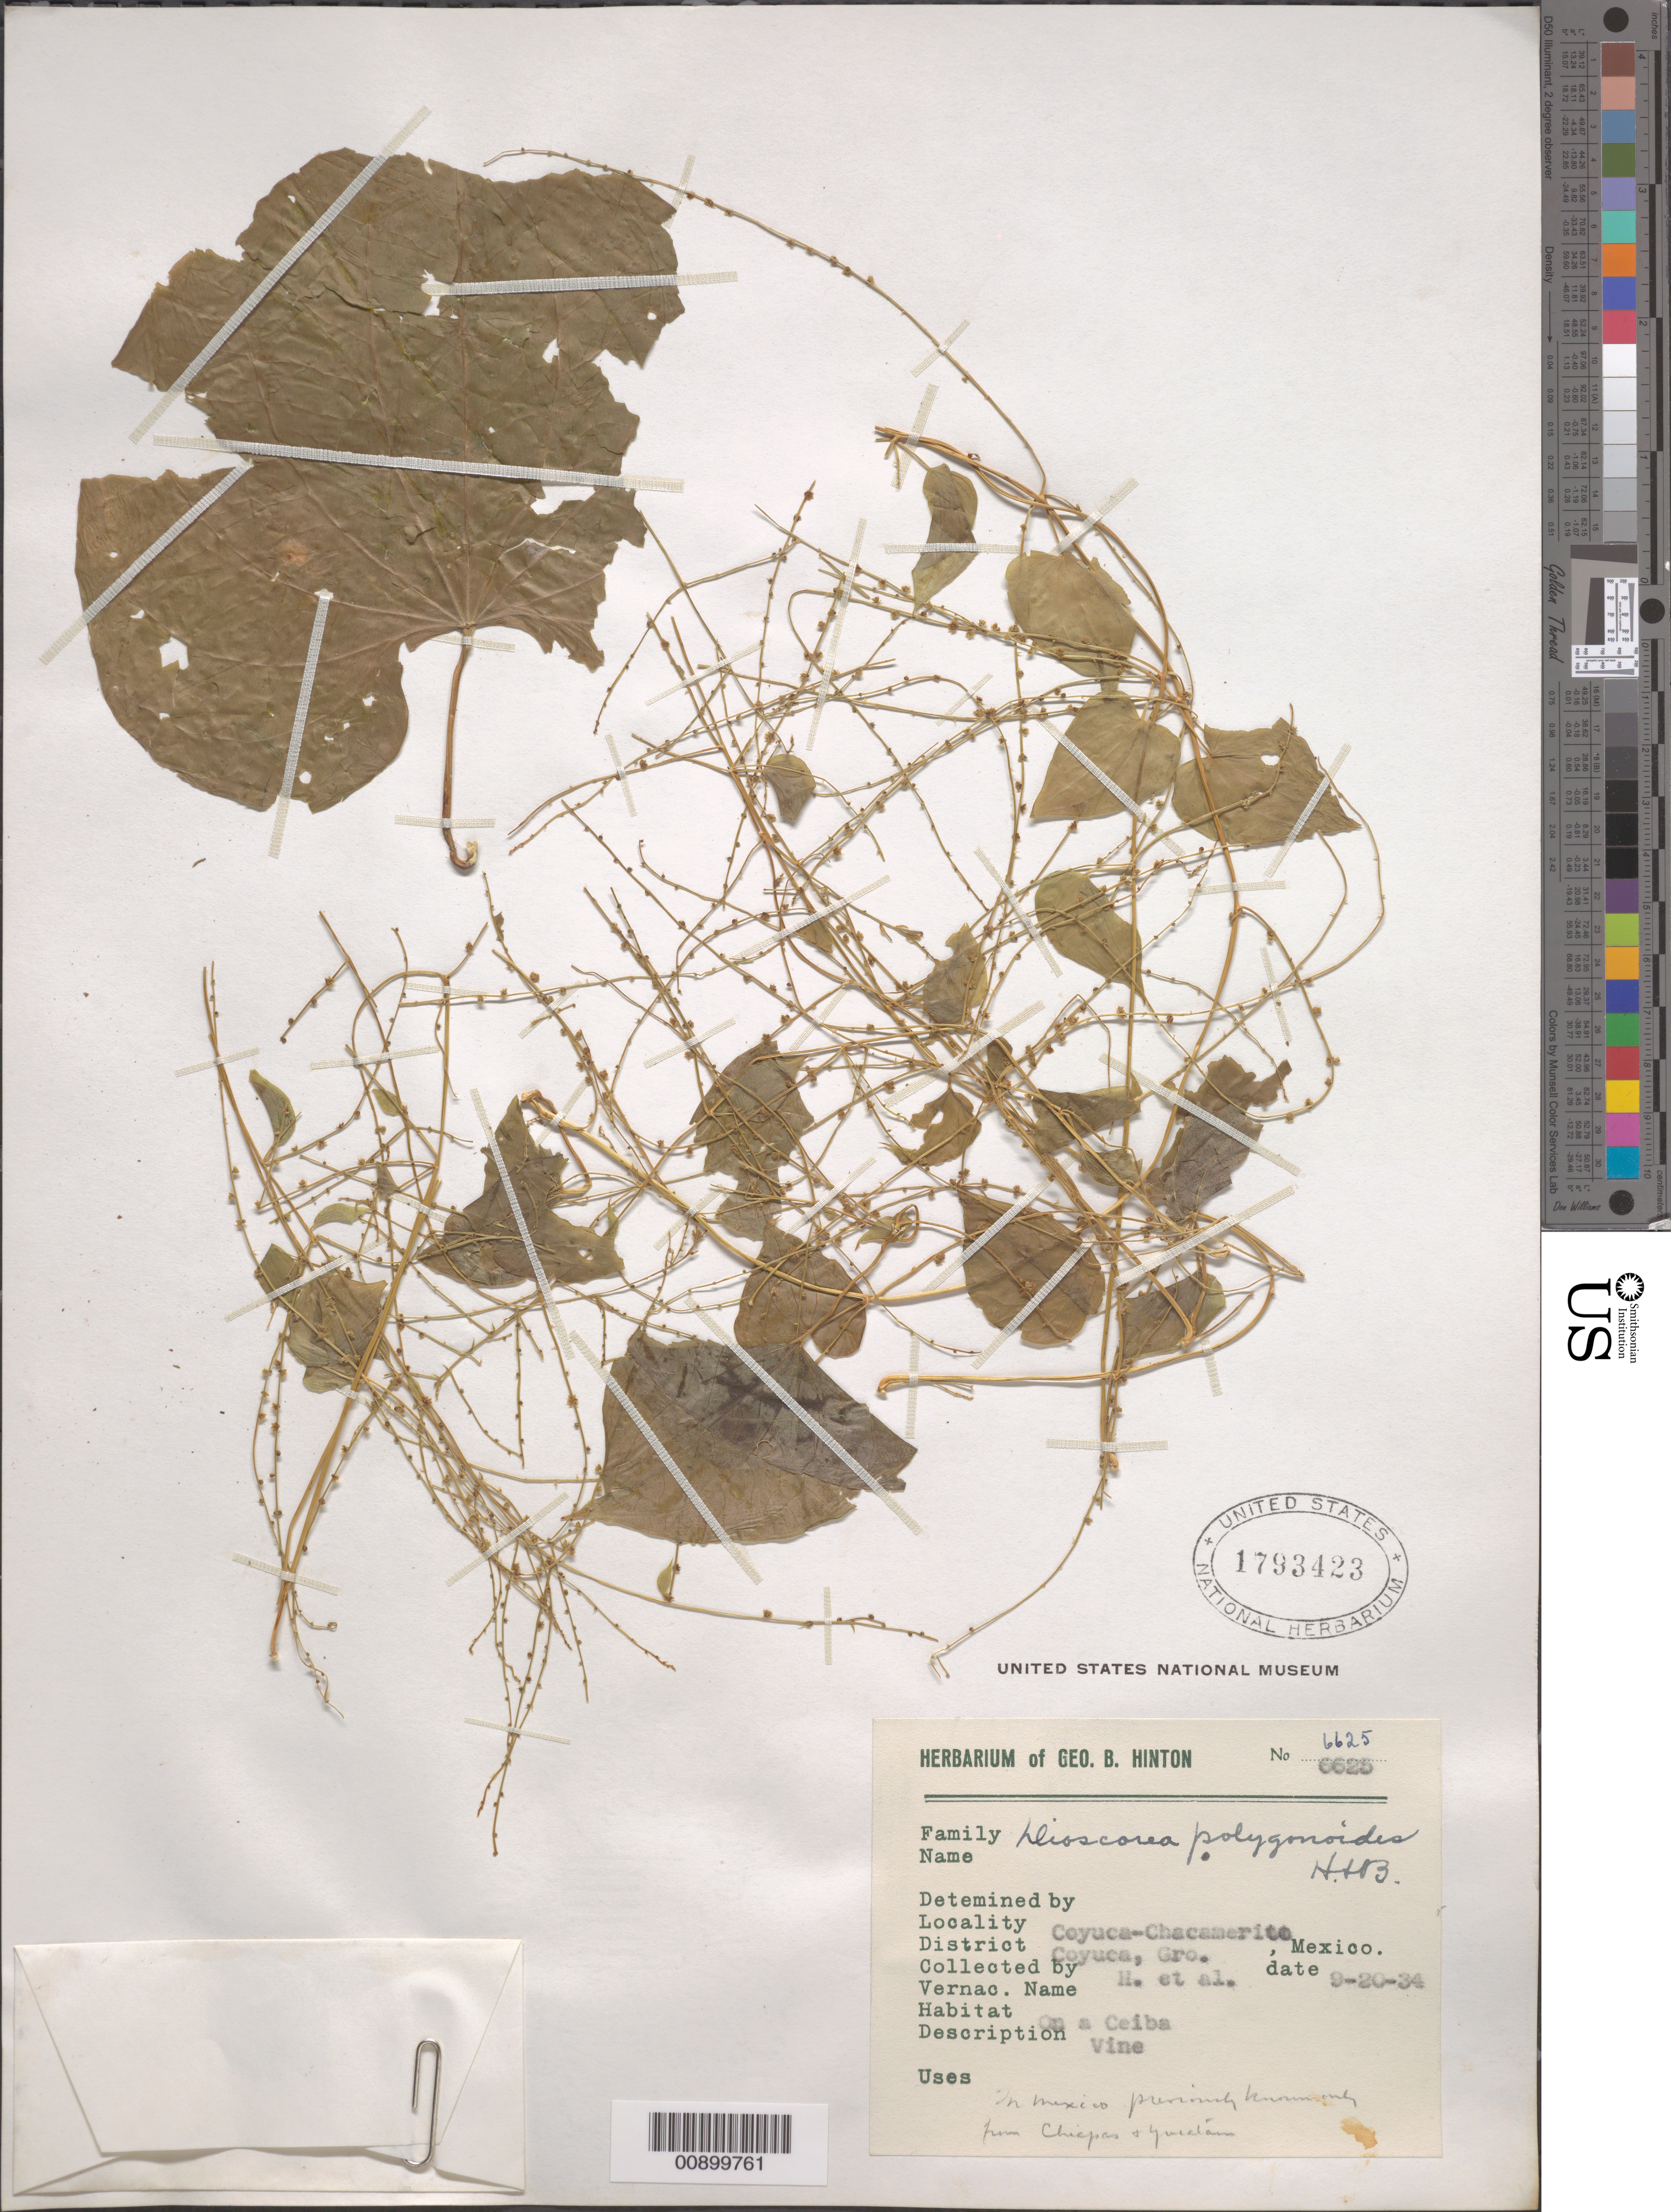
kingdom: Plantae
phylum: Tracheophyta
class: Liliopsida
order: Dioscoreales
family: Dioscoreaceae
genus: Dioscorea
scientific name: Dioscorea polygonoides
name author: Humb. & Bonpl. ex Willd.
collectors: G. B. Hinton & et al.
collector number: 6625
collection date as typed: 20 Sep 1934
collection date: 1934-09-20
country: Mexico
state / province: Guerrero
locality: Coyuca-Chacamerito, District Coyuca, Guerrero.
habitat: On a Ceiba.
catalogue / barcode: US 1793423